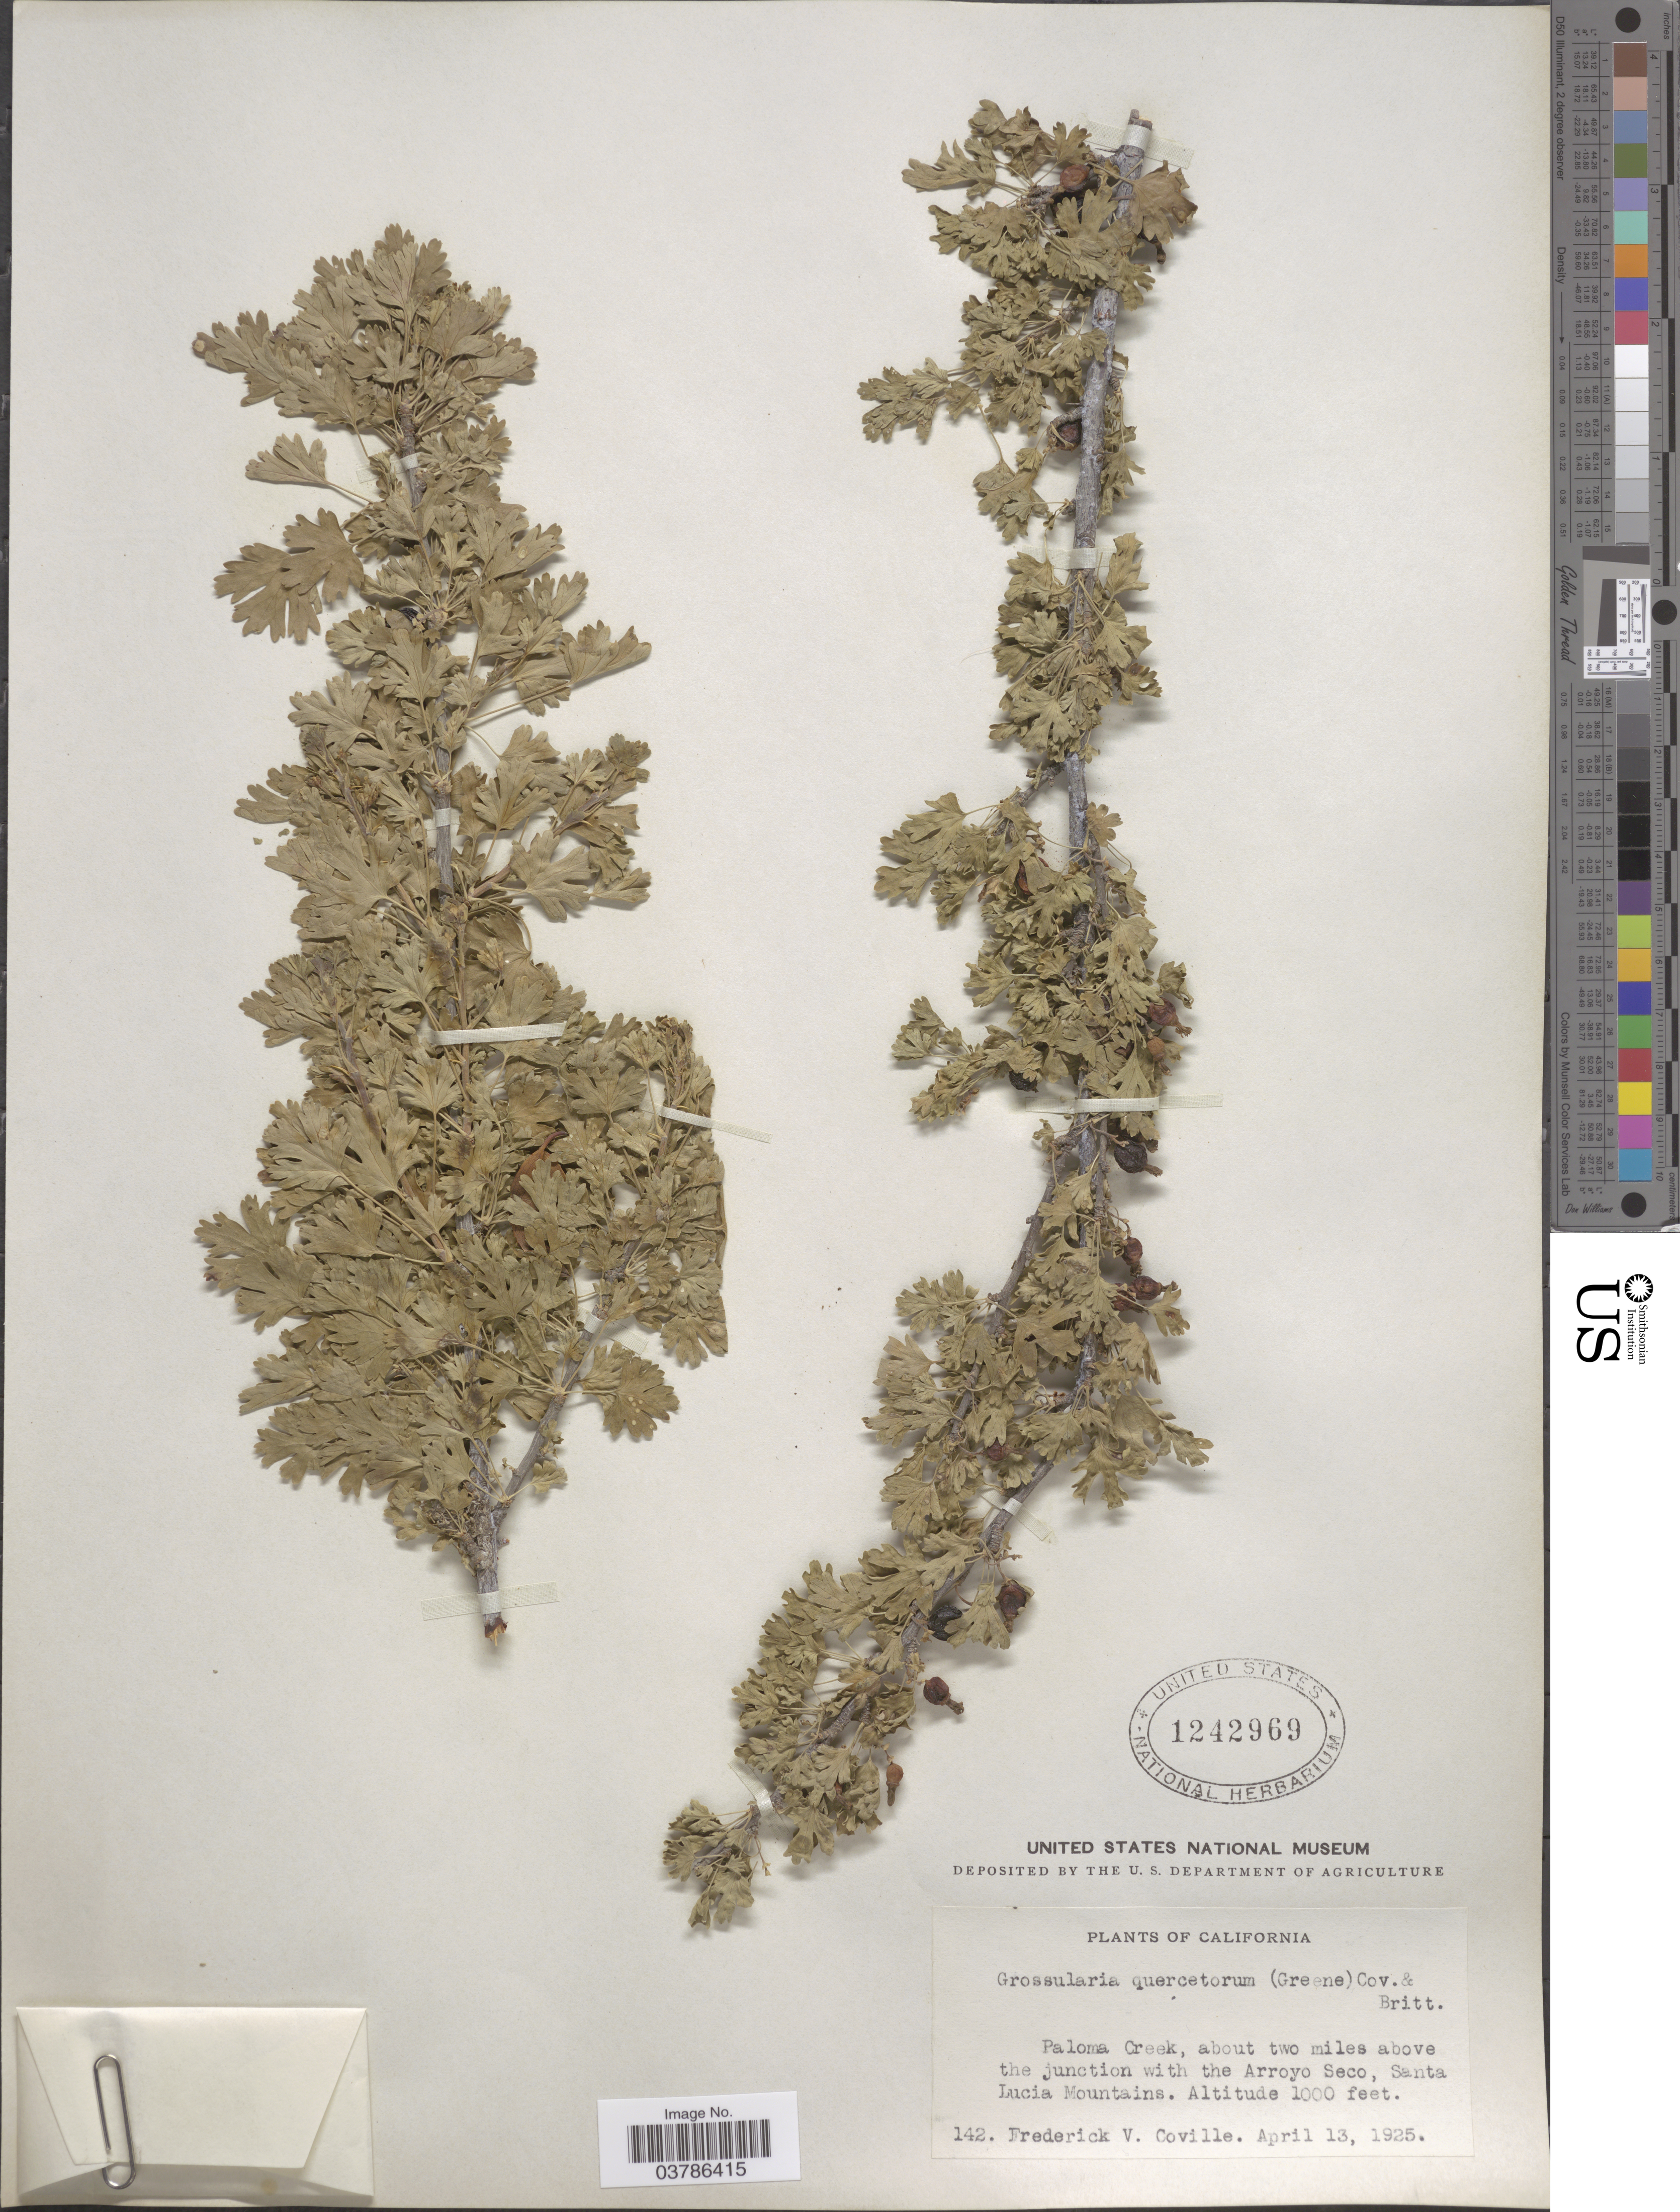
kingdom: Plantae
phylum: Tracheophyta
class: Magnoliopsida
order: Saxifragales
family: Grossulariaceae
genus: Ribes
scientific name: Ribes quercetorum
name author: Greene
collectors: F. V. Coville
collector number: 142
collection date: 1925-04-13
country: United States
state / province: California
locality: Paloma Creek, about two miles above the junction with the Arroyo Seco, Santa Lucia Mountains.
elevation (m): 305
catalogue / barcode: US 1242969